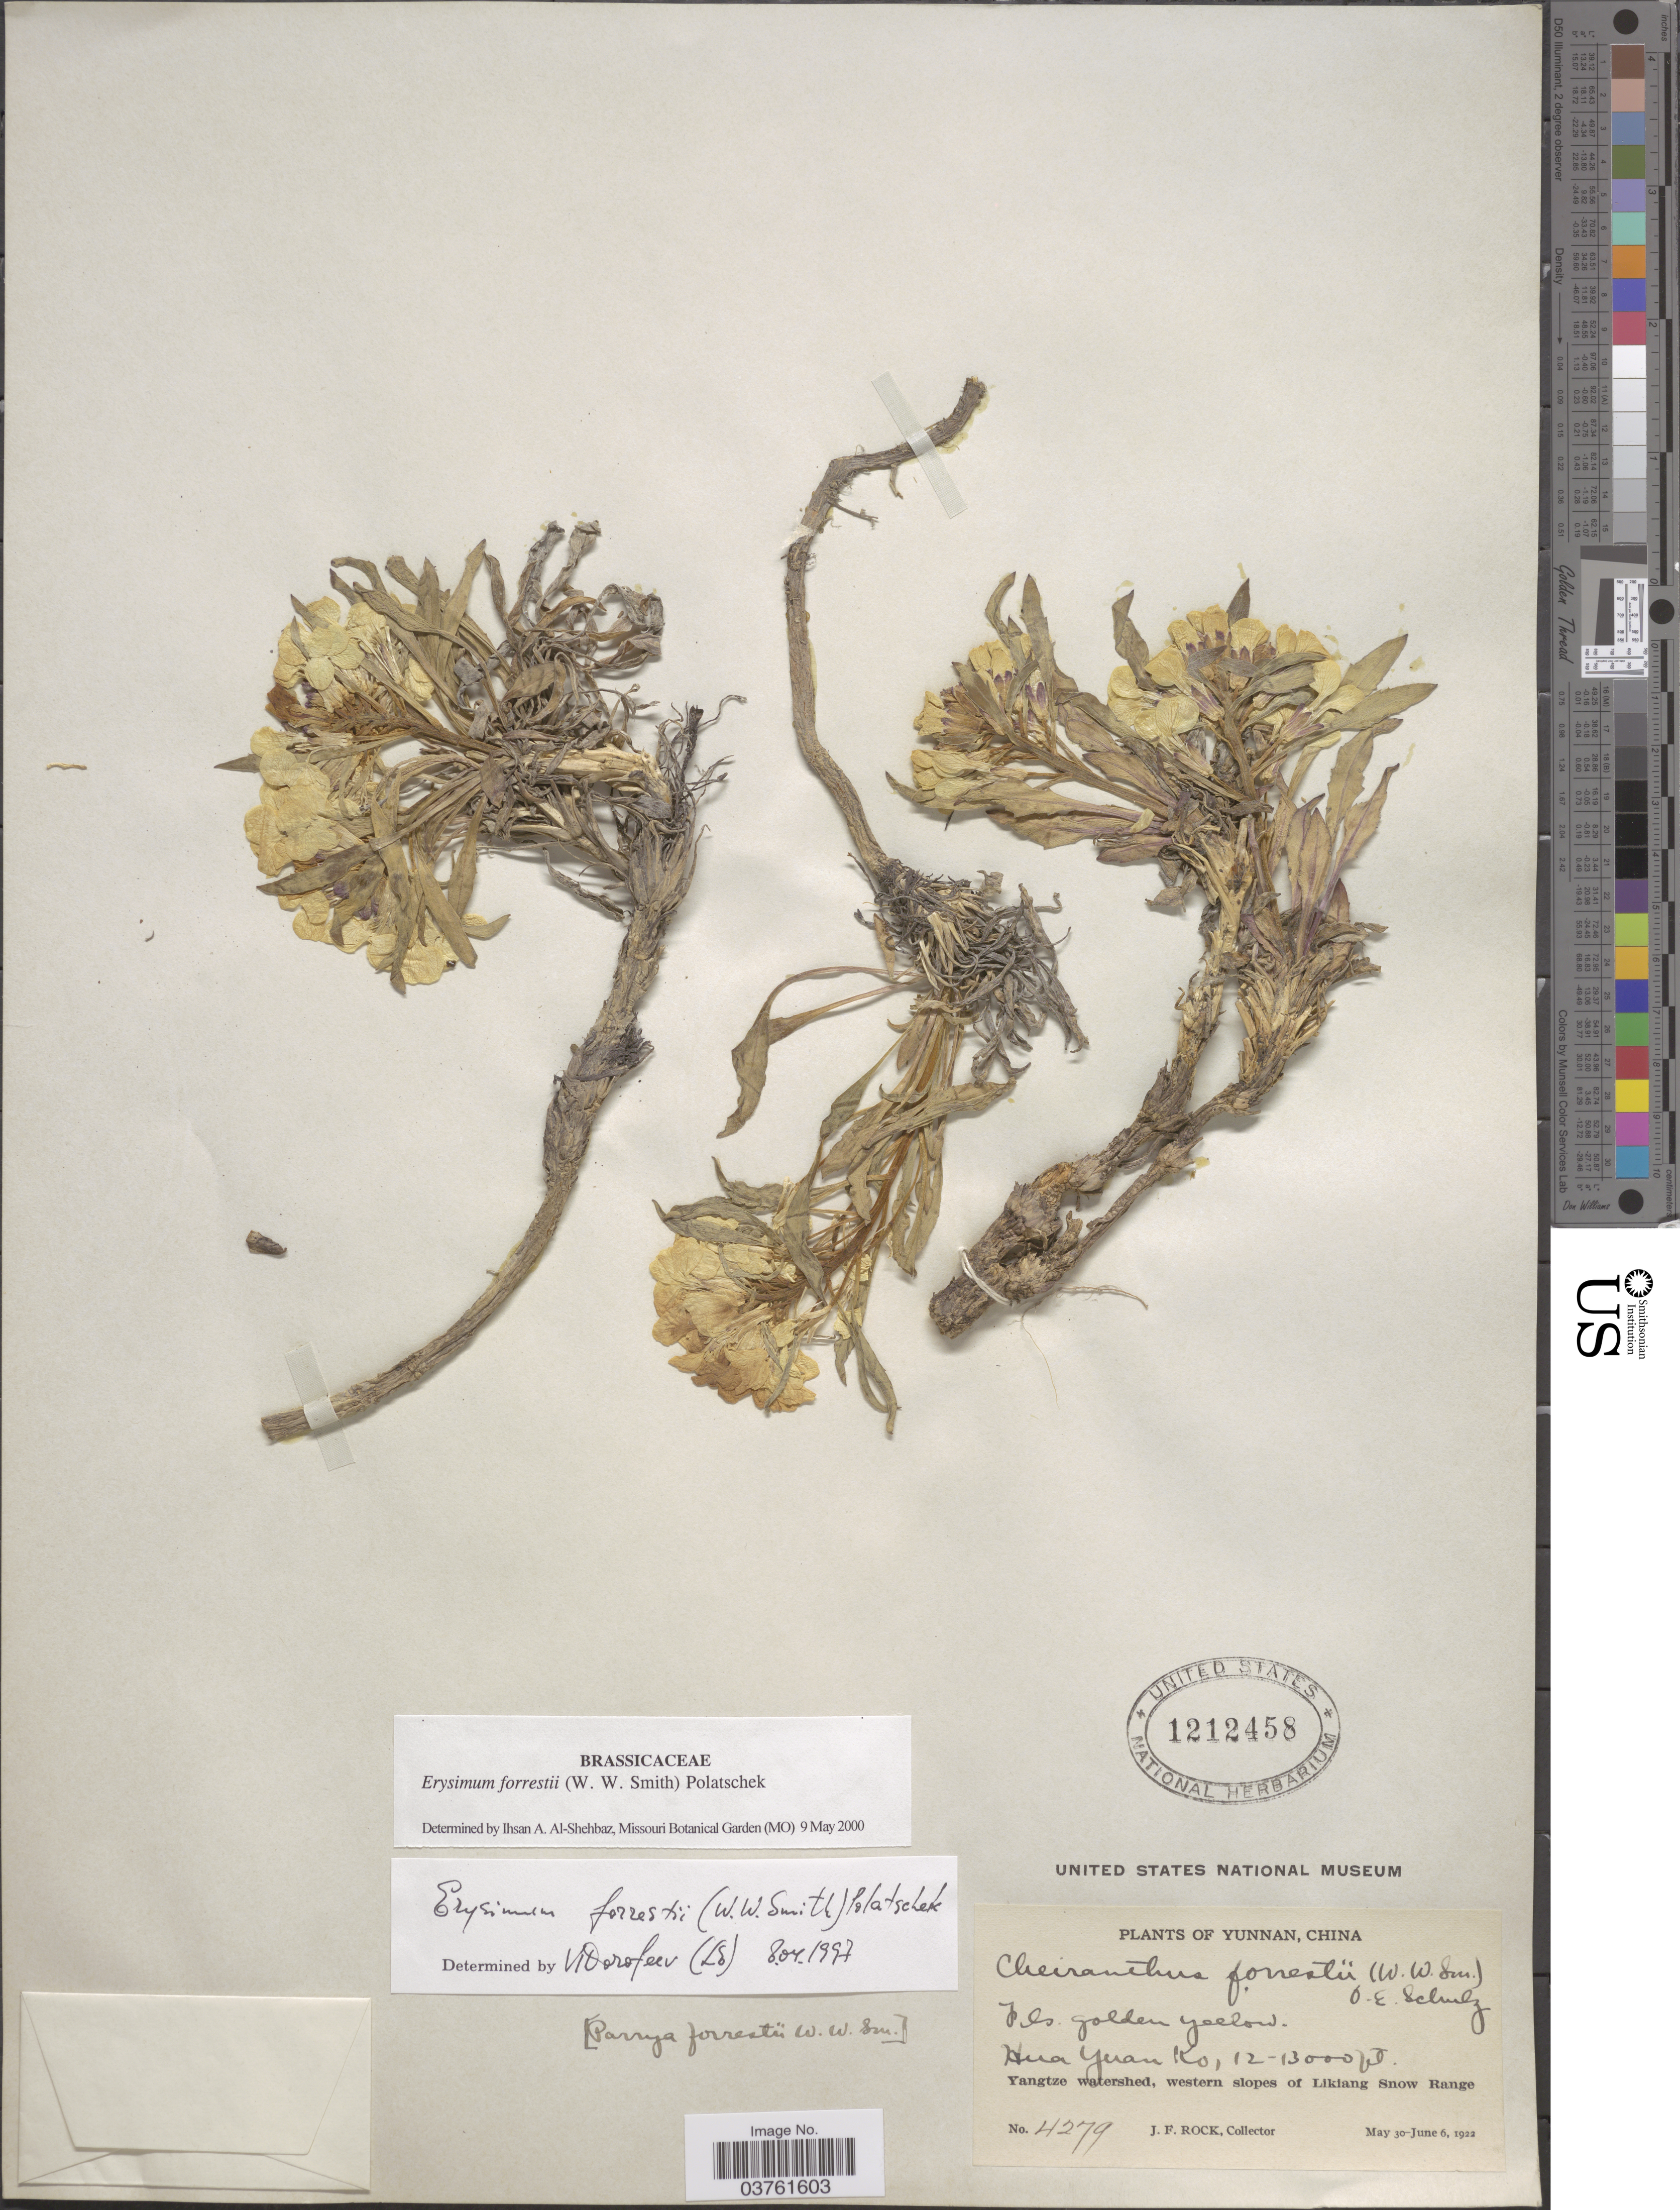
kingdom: Plantae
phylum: Tracheophyta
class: Magnoliopsida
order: Brassicales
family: Brassicaceae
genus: Erysimum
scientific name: Erysimum forrestii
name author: (W.W. Sm.) Polatschek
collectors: J. Rock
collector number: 4279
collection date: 1922-05-30/1922-06-06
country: China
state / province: Yunnan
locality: Hua Yuan Ko. Yangtze watershed, western slopes of Likiang Snow Range.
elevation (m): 3658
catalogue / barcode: US 1212458